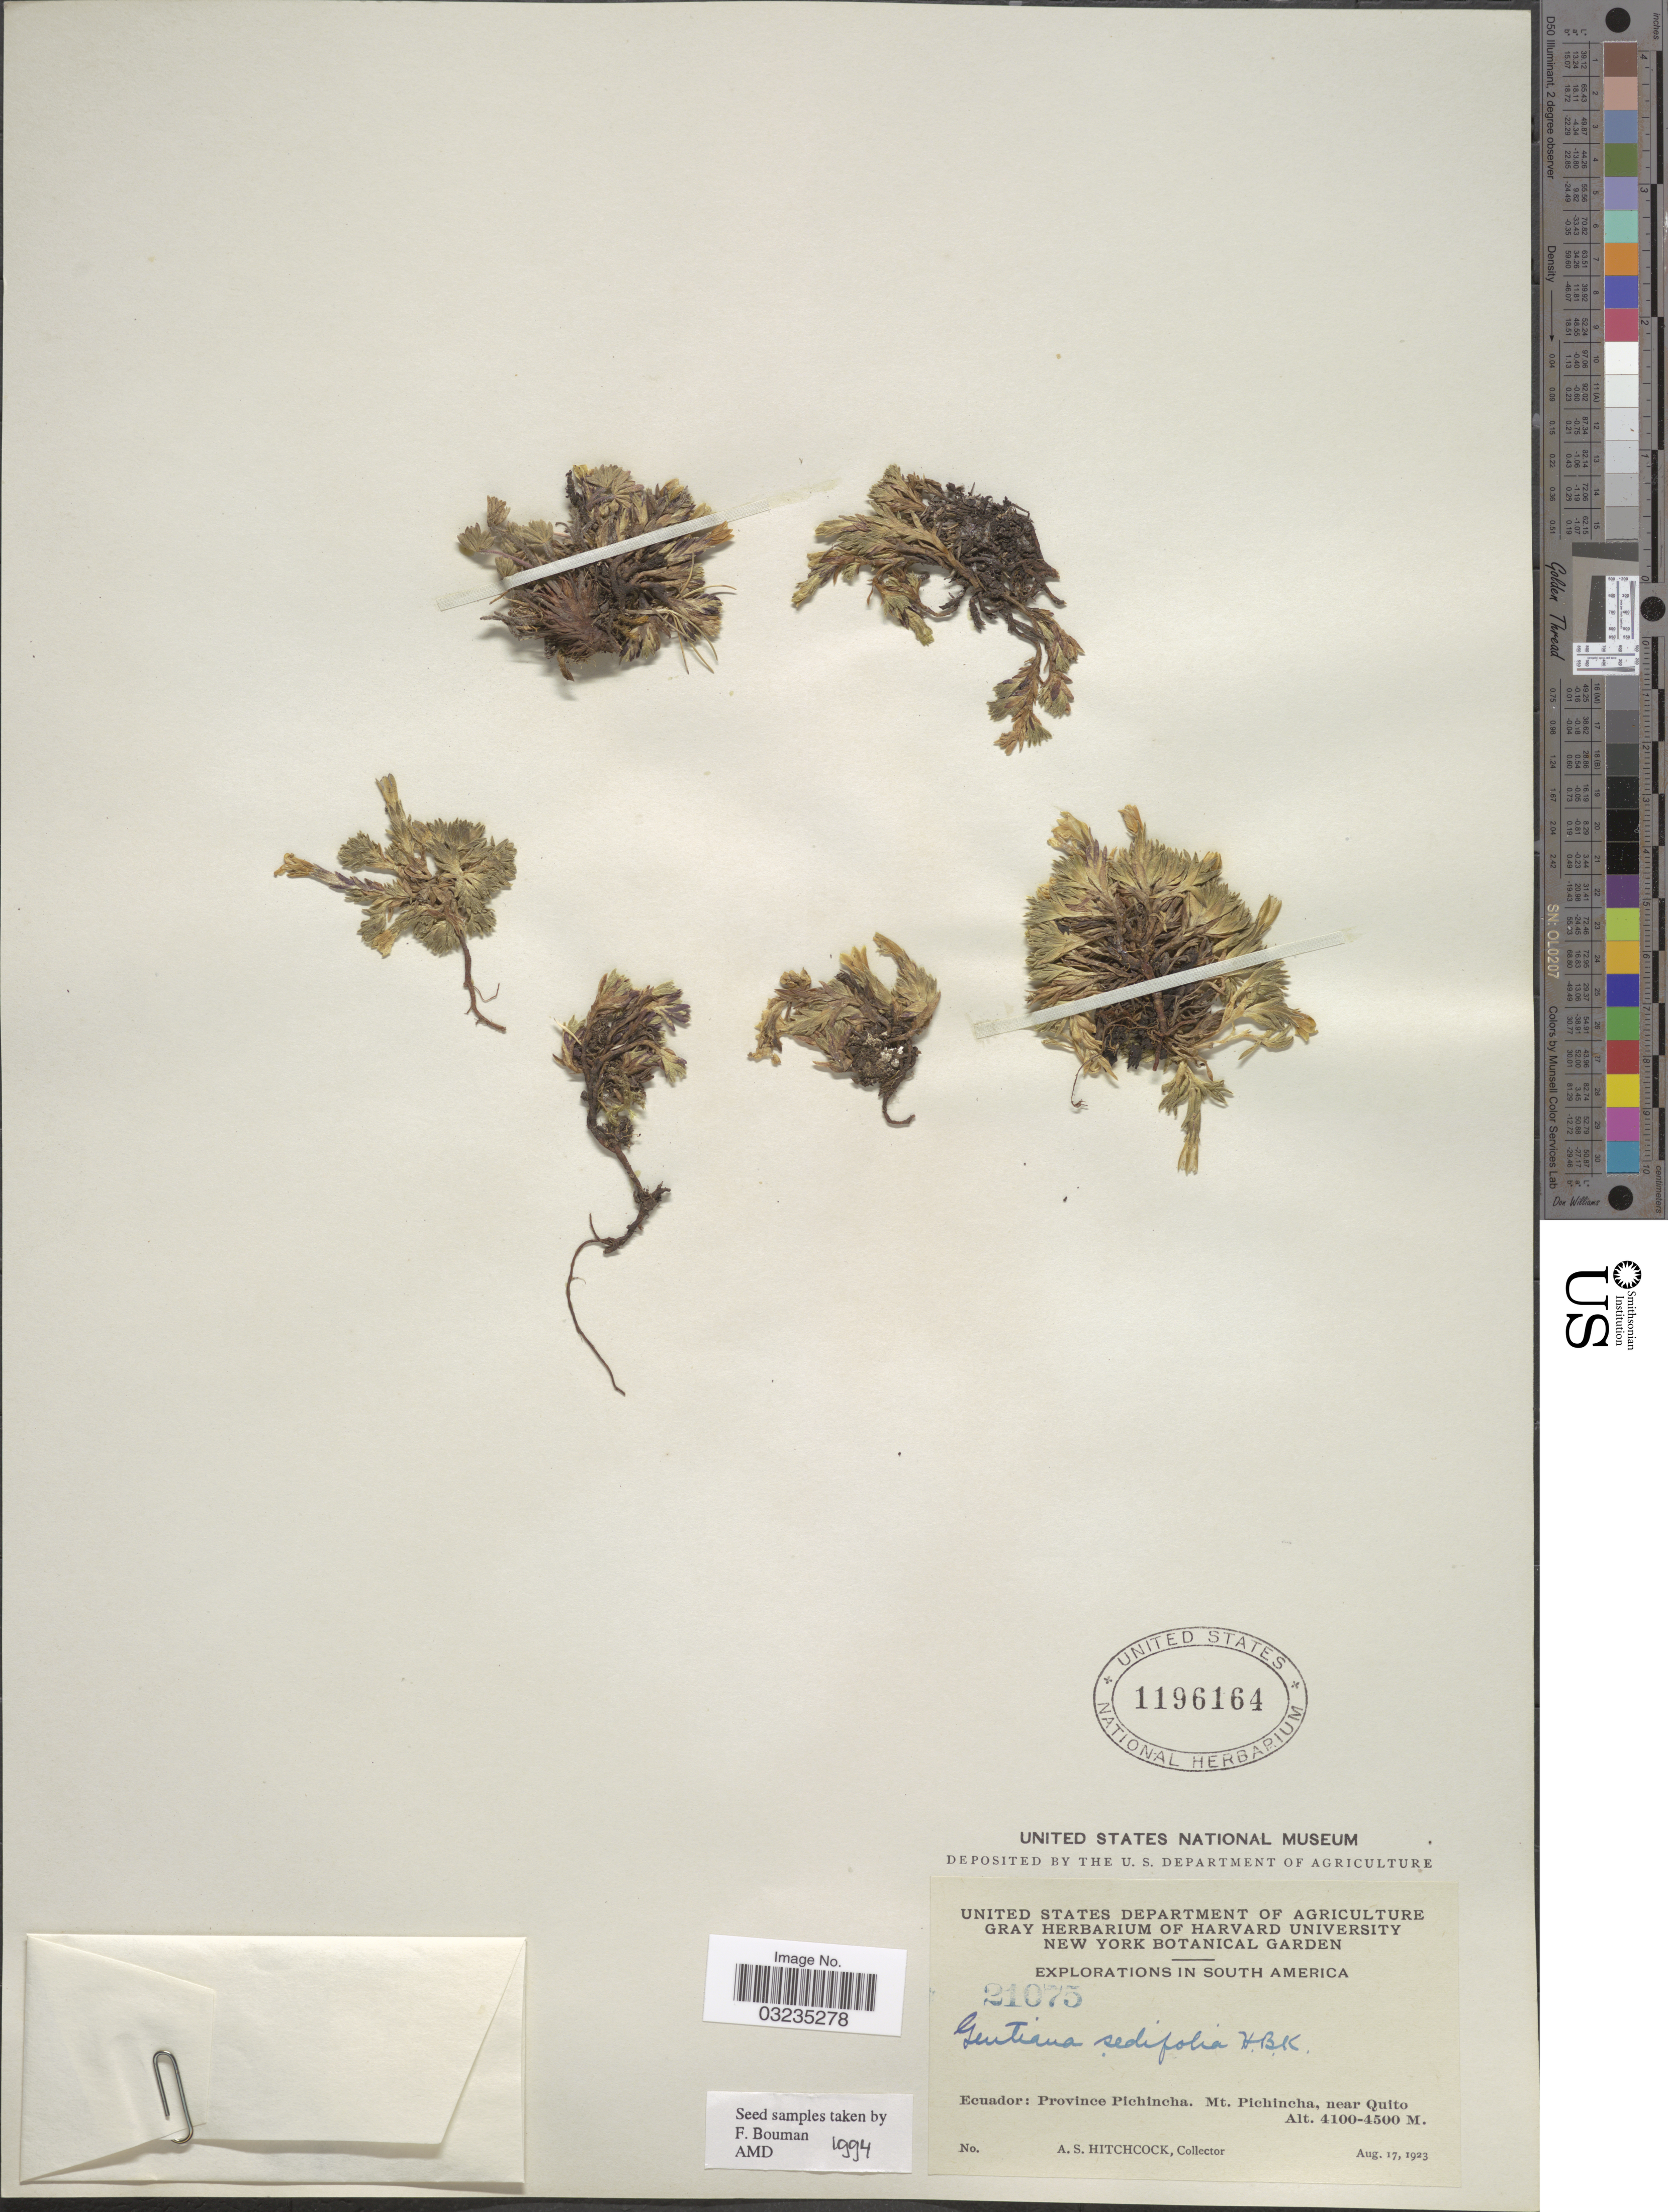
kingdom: Plantae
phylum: Tracheophyta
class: Magnoliopsida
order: Gentianales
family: Gentianaceae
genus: Gentiana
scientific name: Gentiana sedifolia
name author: Kunth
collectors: A. S. Hitchcock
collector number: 21075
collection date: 1923-08-17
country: Ecuador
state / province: Pichincha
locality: Mt. Pichincha, near Quito.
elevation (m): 4100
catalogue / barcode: US 1196164